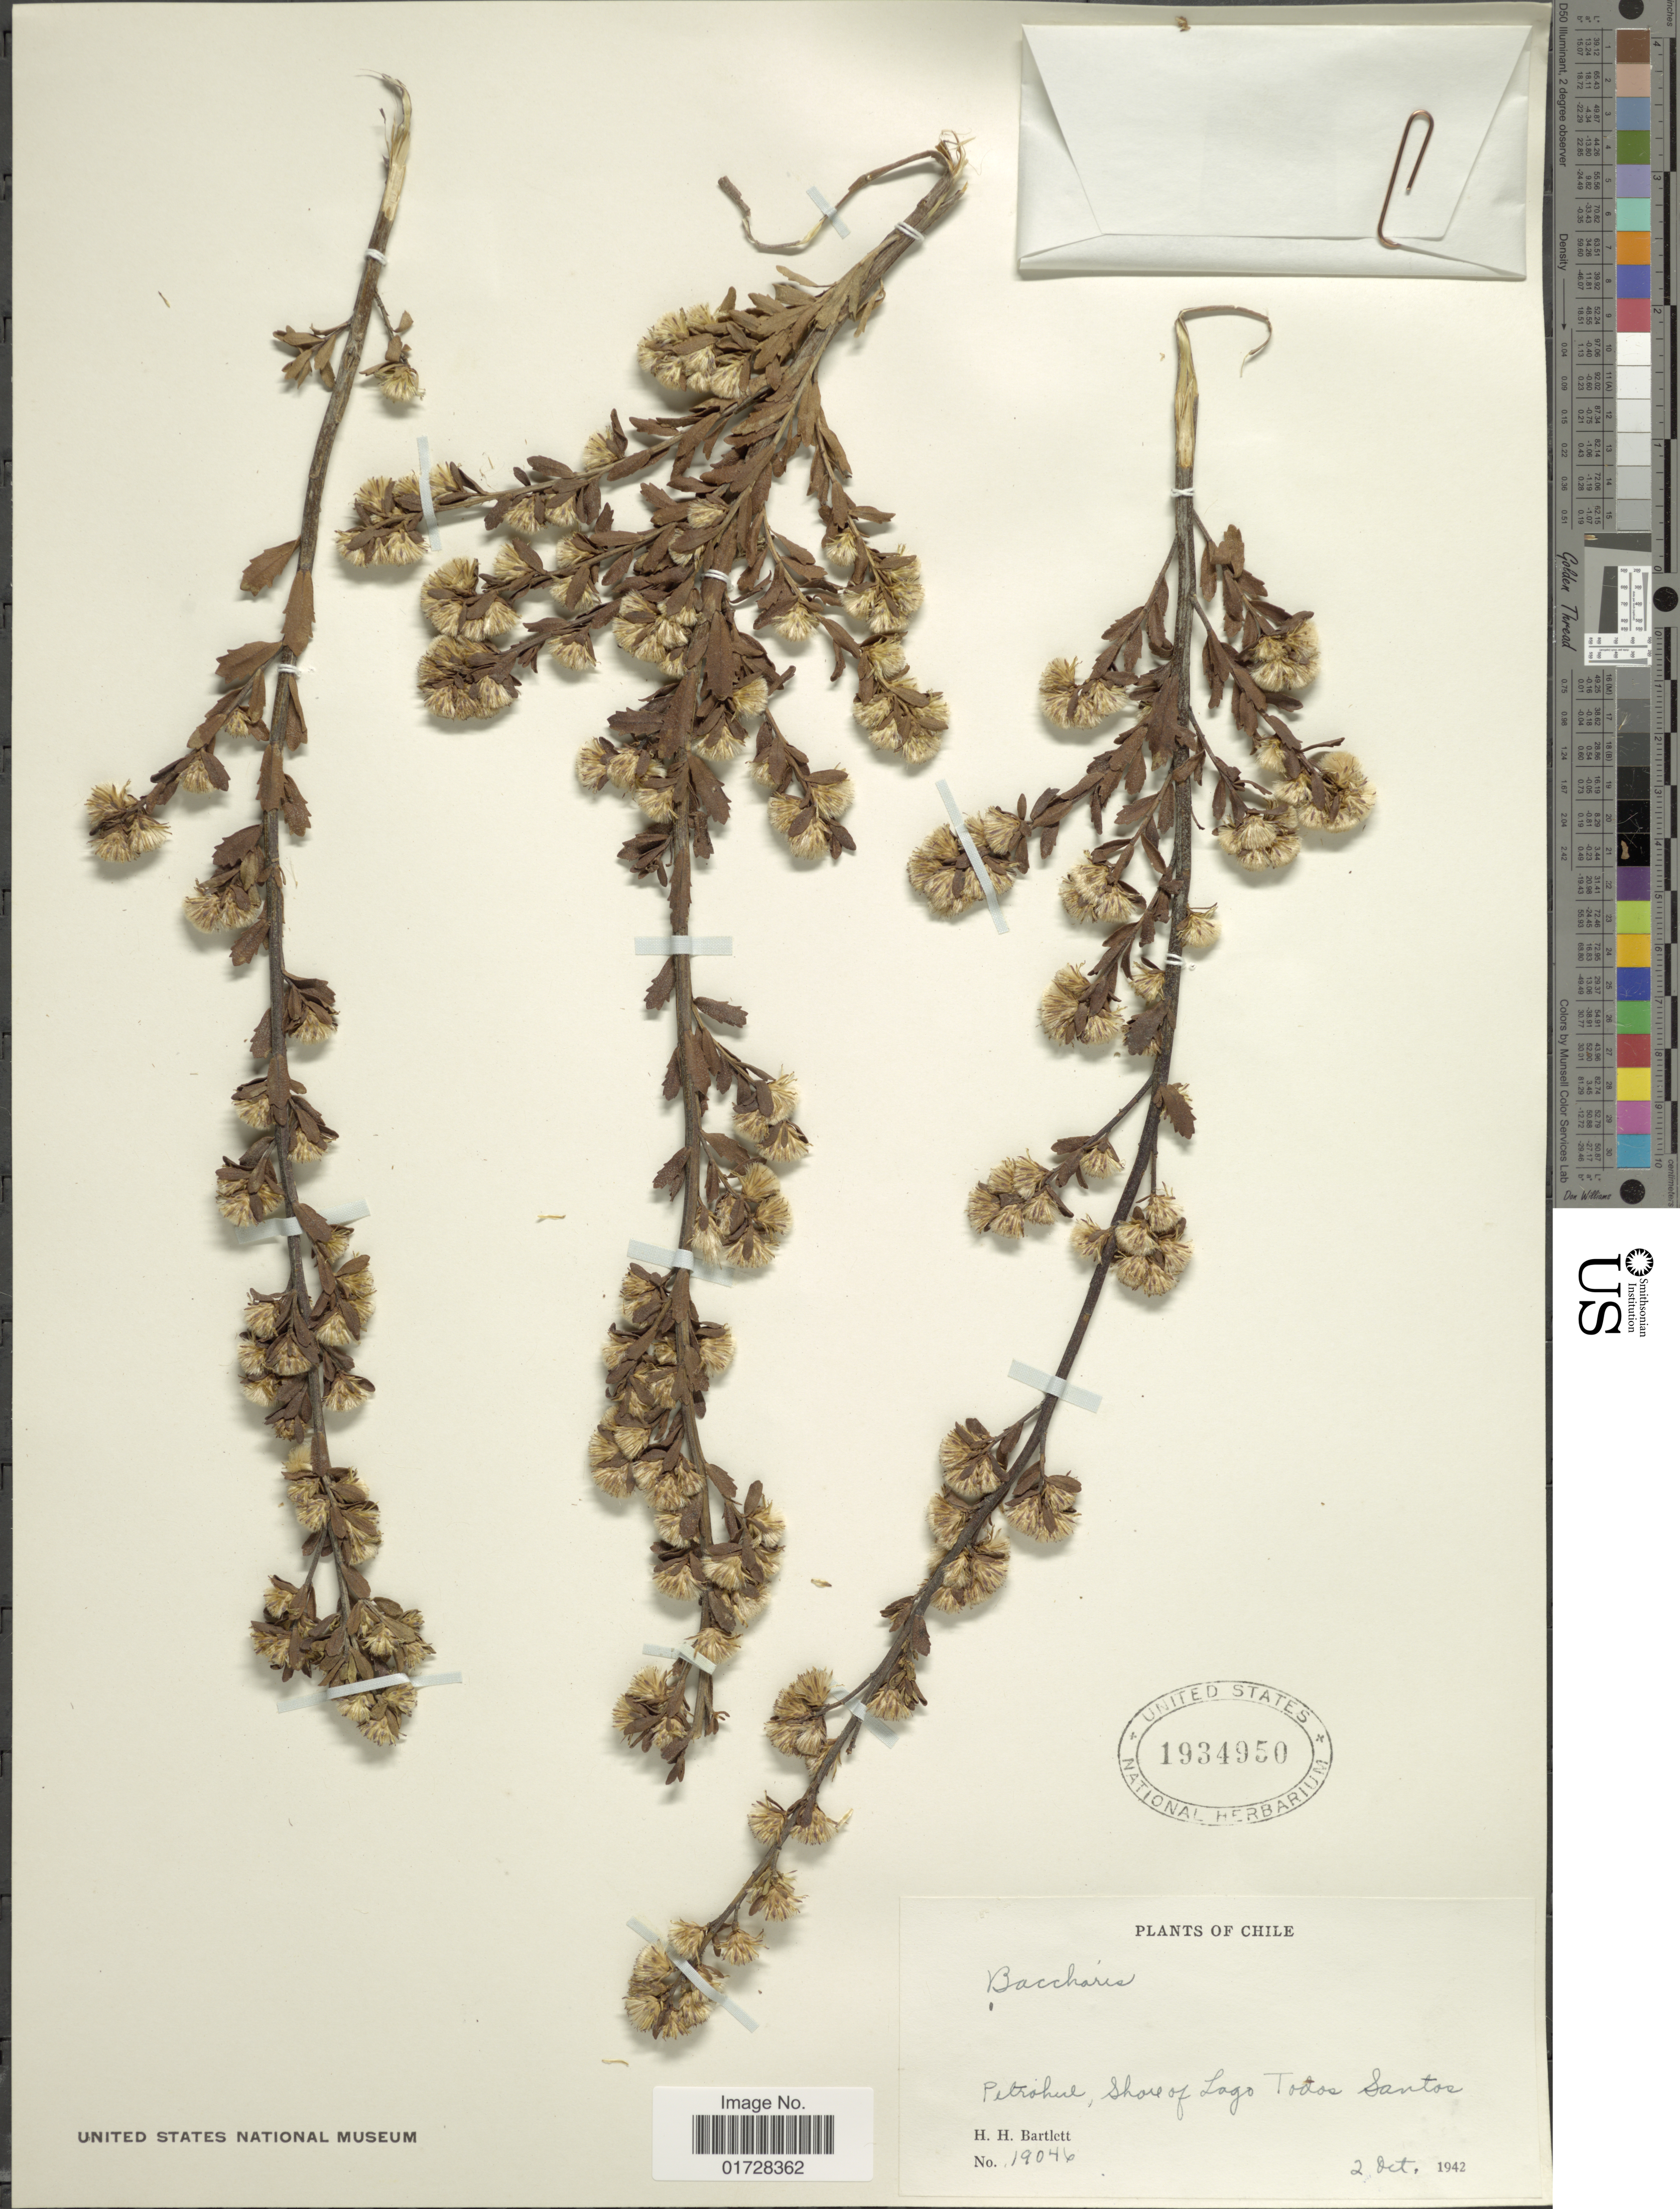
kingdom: Plantae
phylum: Tracheophyta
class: Magnoliopsida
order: Asterales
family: Asteraceae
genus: Baccharis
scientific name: Baccharis sp.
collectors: H. H. Bartlett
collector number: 19046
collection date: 1942-10-02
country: Chile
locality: Petrohue, shore of Lago Todos Santos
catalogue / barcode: US 1934950